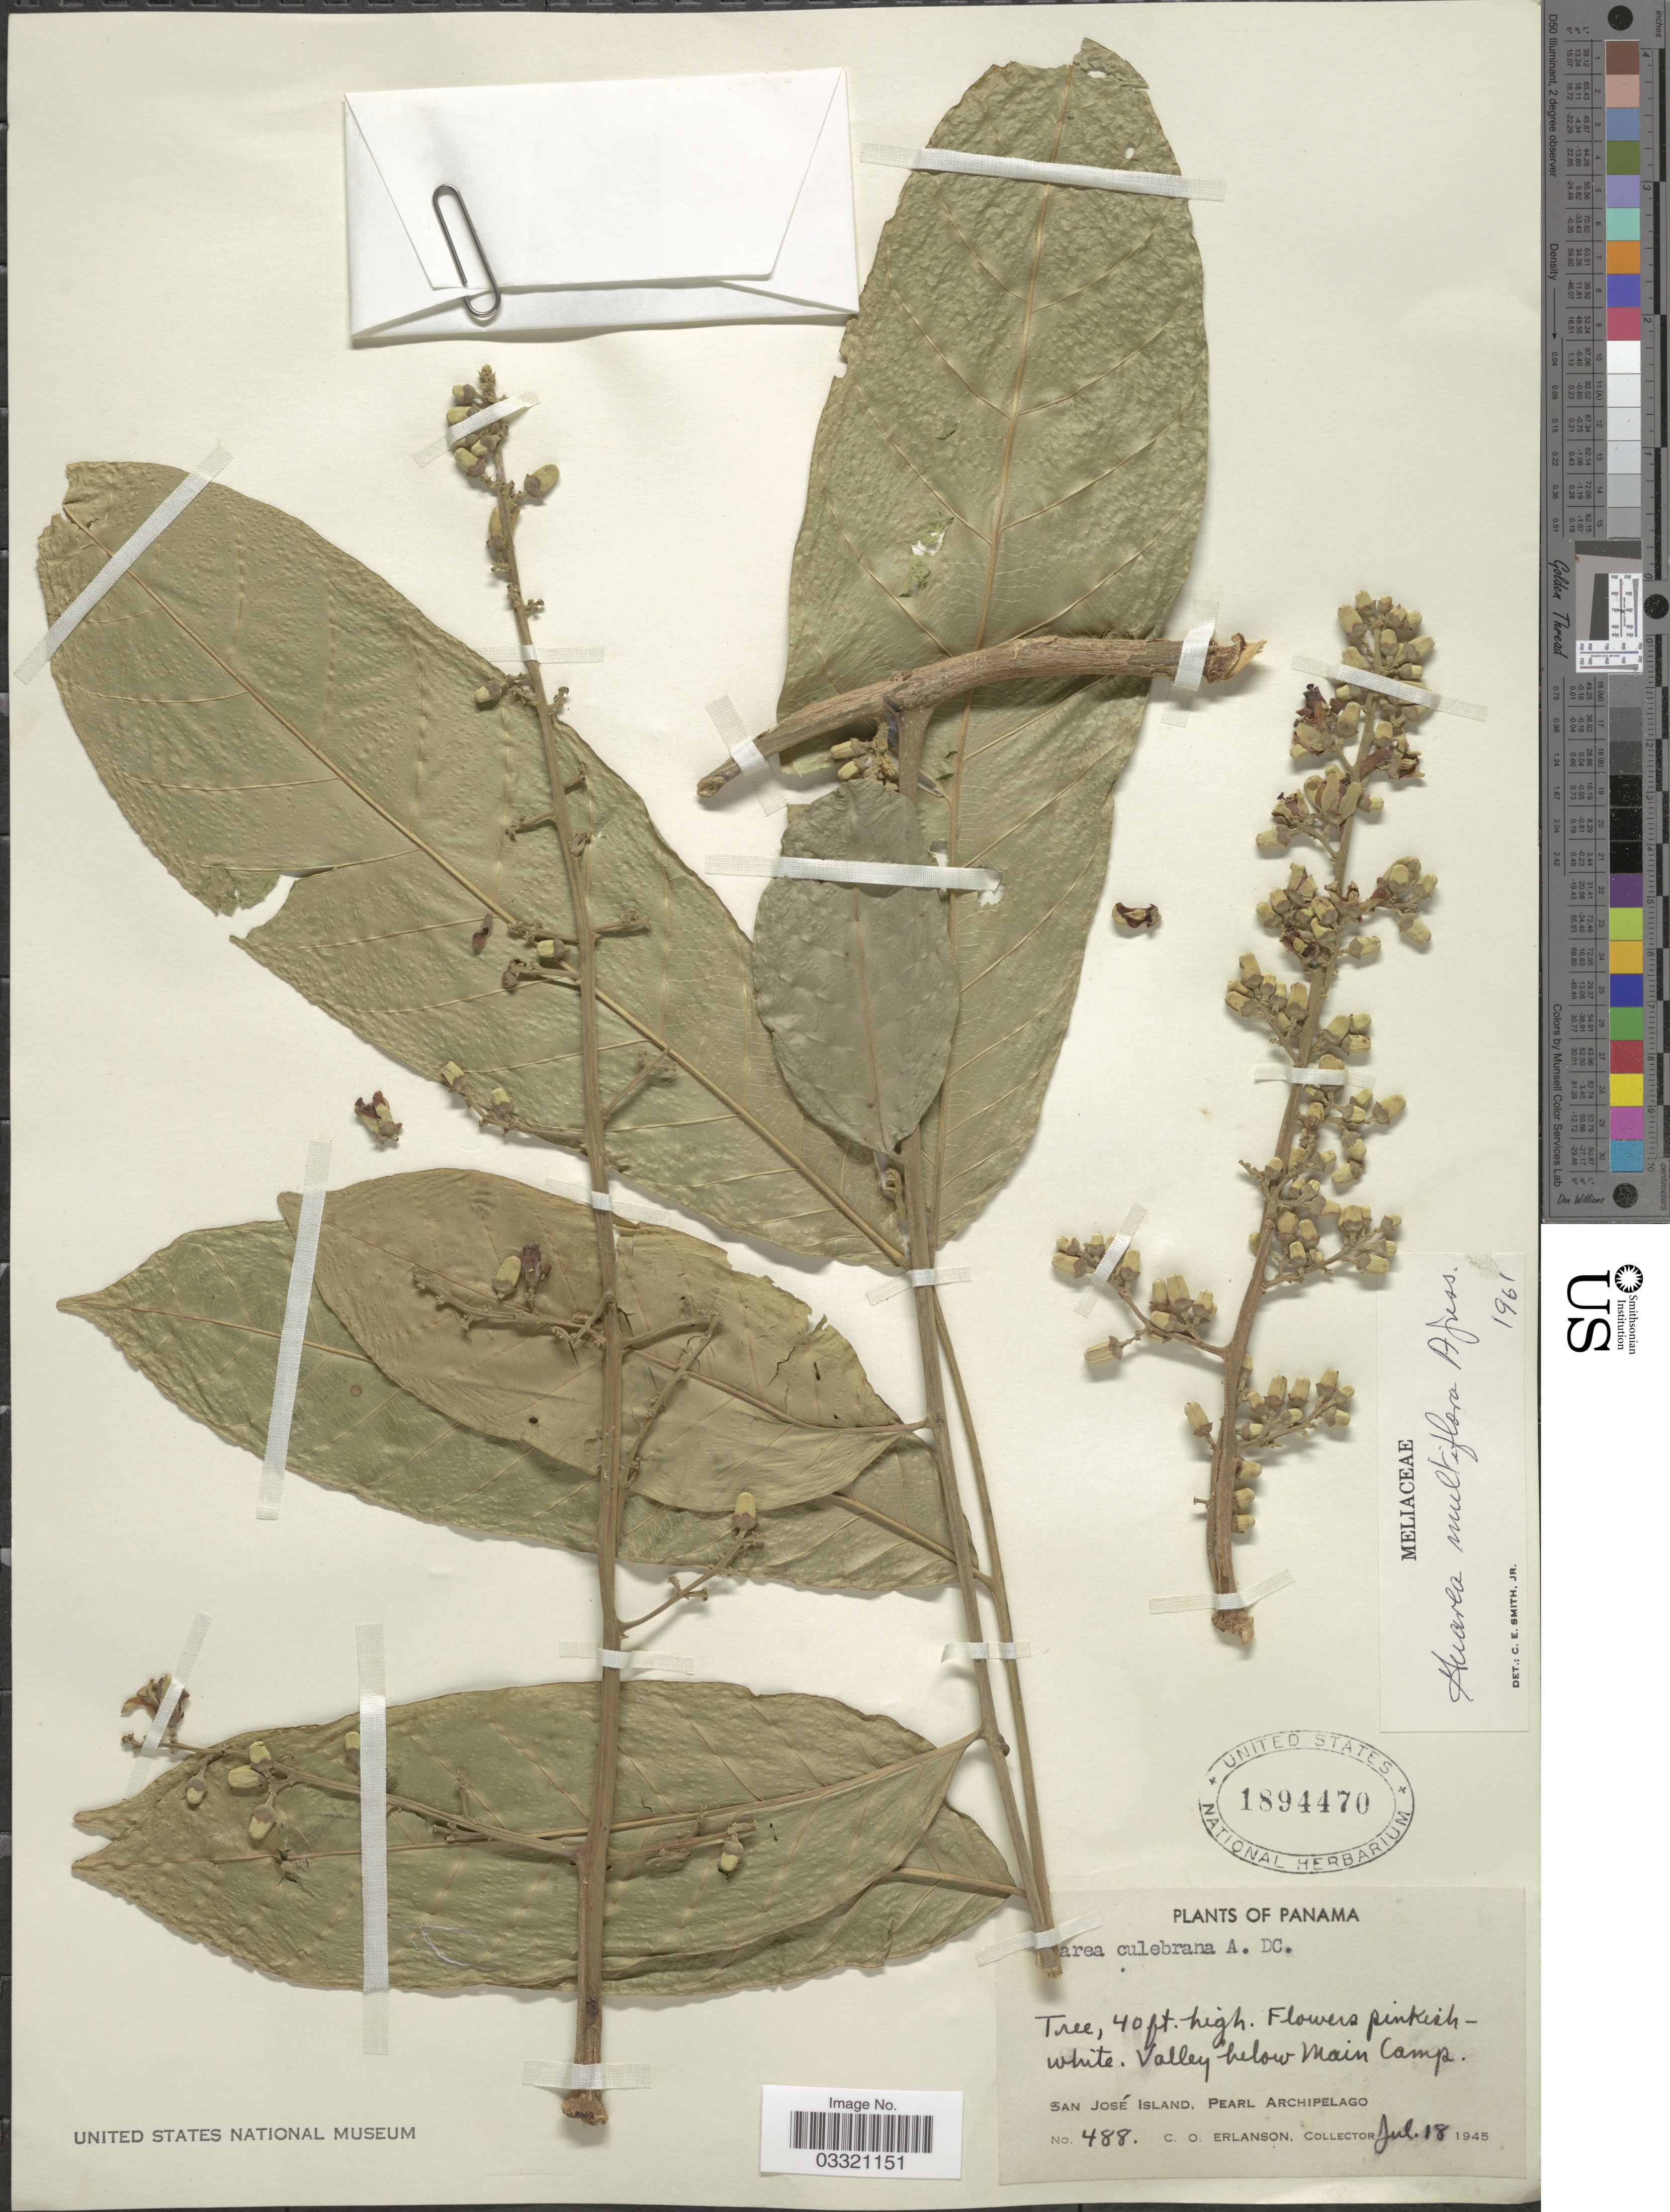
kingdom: Plantae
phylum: Tracheophyta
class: Magnoliopsida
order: Sapindales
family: Meliaceae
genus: Guarea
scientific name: Guarea culebrana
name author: C. DC.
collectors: C. O. Erlanson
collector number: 488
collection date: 1945-07-18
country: Costa Rica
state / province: San José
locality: Valley below main camp. San José Island, Pearl Archipelago.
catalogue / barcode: US 1894470